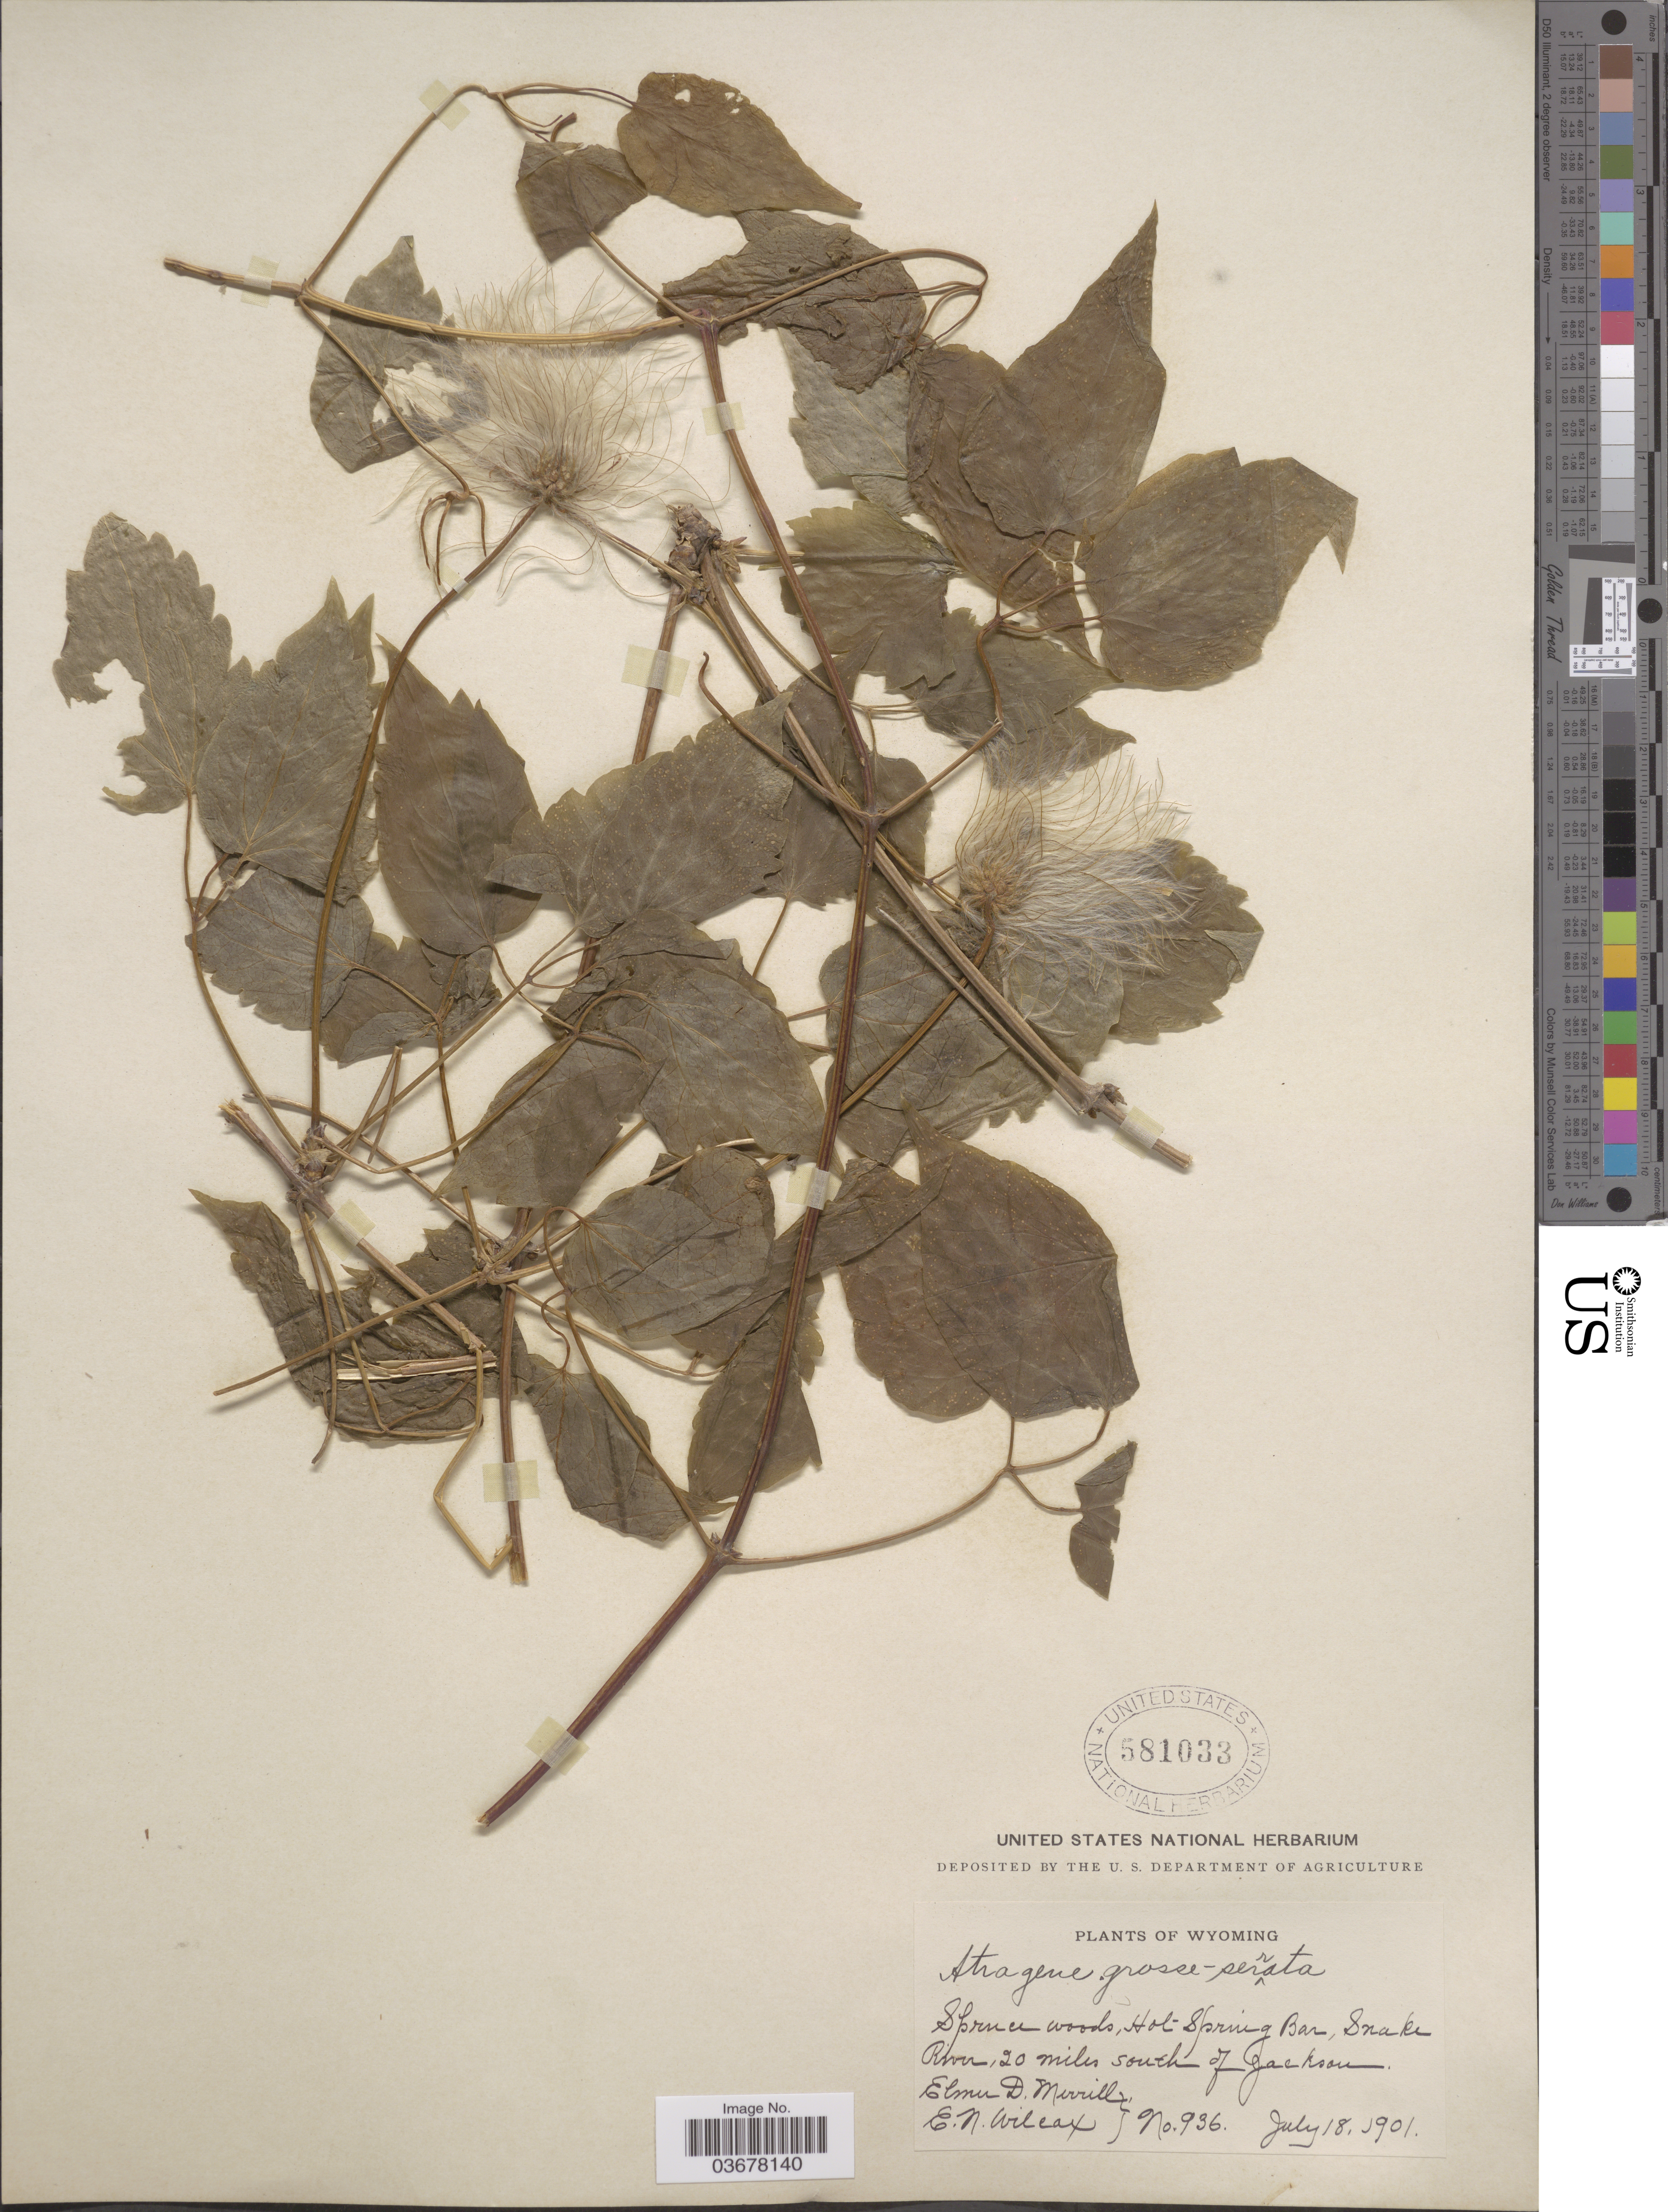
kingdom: Plantae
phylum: Tracheophyta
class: Magnoliopsida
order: Ranunculales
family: Ranunculaceae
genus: Clematis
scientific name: Clematis occidentalis var. grosseserrata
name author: (Rydb.) J.S. Pringle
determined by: Strong, M. T., (US), Smithsonian Institution - National Museum of Natural History (UNITED STATES)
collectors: E. D. Merrill & E. Wilcox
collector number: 936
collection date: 1901-07-18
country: United States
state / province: Wyoming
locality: Spruce woods, Hot Spring Bar, Snake River, 20 miles south of Jackson.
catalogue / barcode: US 581033